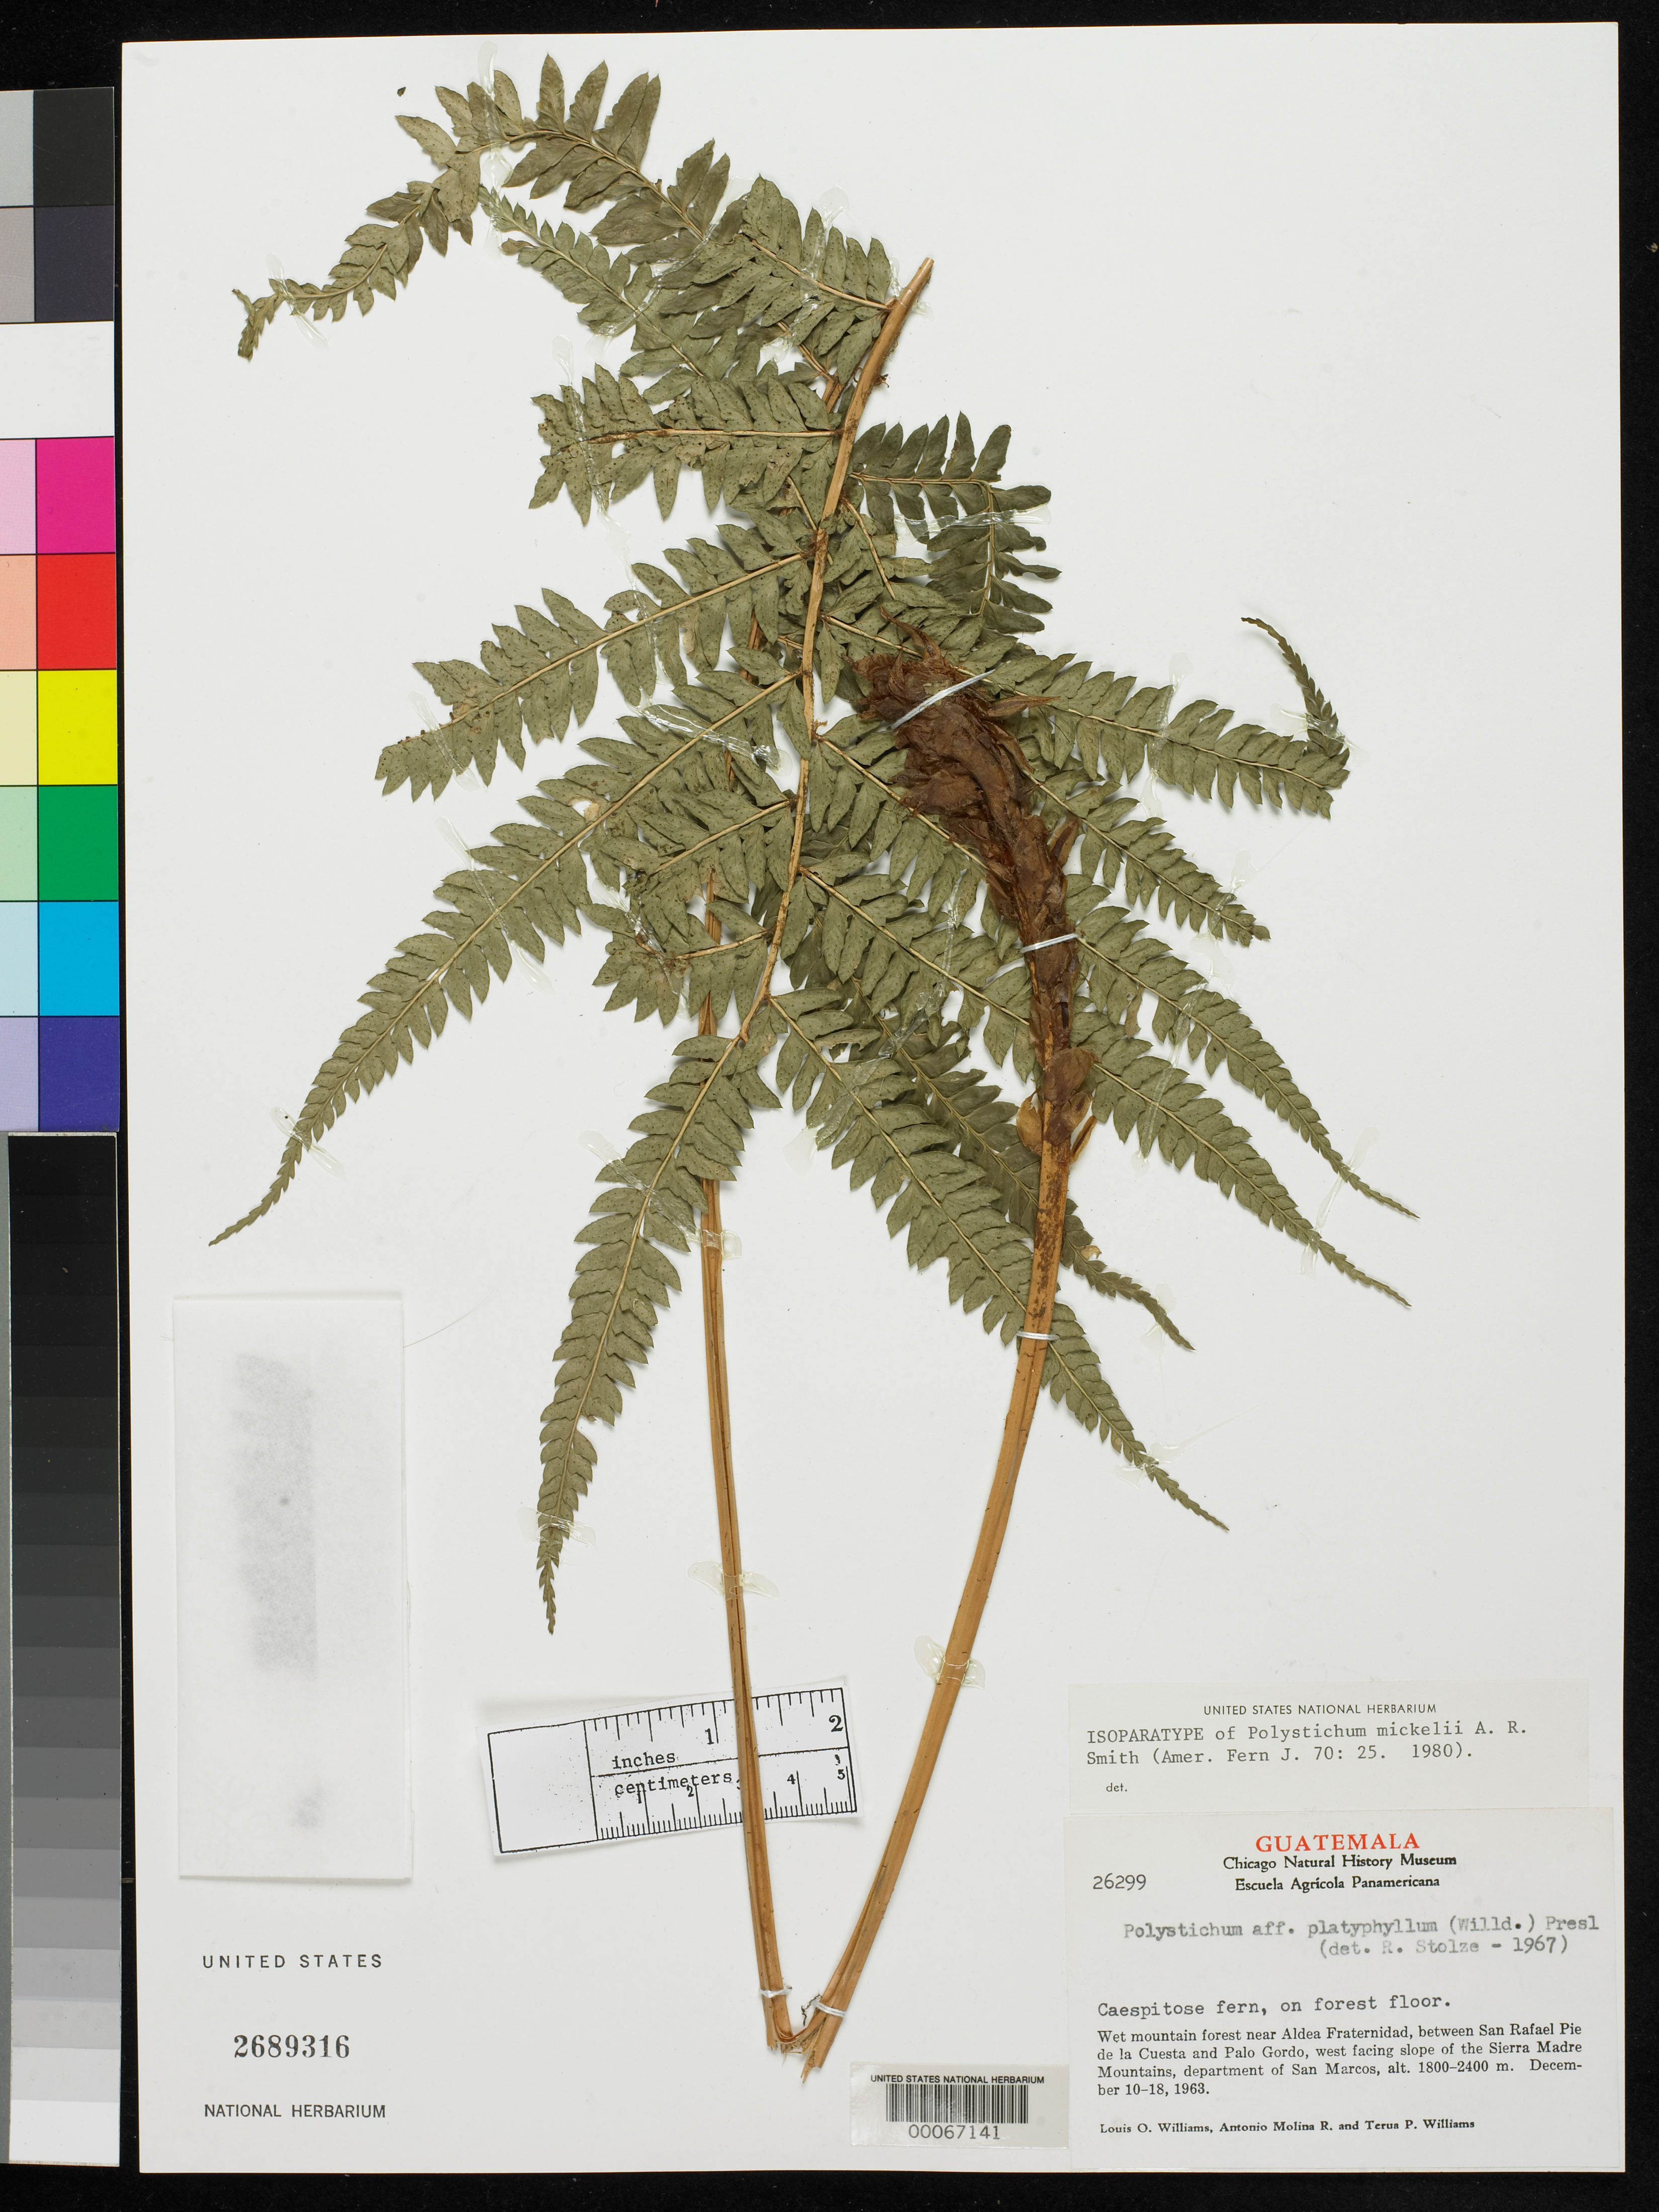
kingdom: Plantae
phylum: Tracheophyta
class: Polypodiopsida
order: Polypodiales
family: Dryopteridaceae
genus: Polystichum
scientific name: Polystichum mickelii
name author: A.R. Sm.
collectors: L. O. Williams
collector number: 26299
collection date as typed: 10 Dec 1963 to 18 Dec 1963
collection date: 1963-12-10/1963-12-18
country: Guatemala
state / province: San Marcos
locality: Near Aldea Fraternidad, between S. Rafael.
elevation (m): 1800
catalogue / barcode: US 2689316